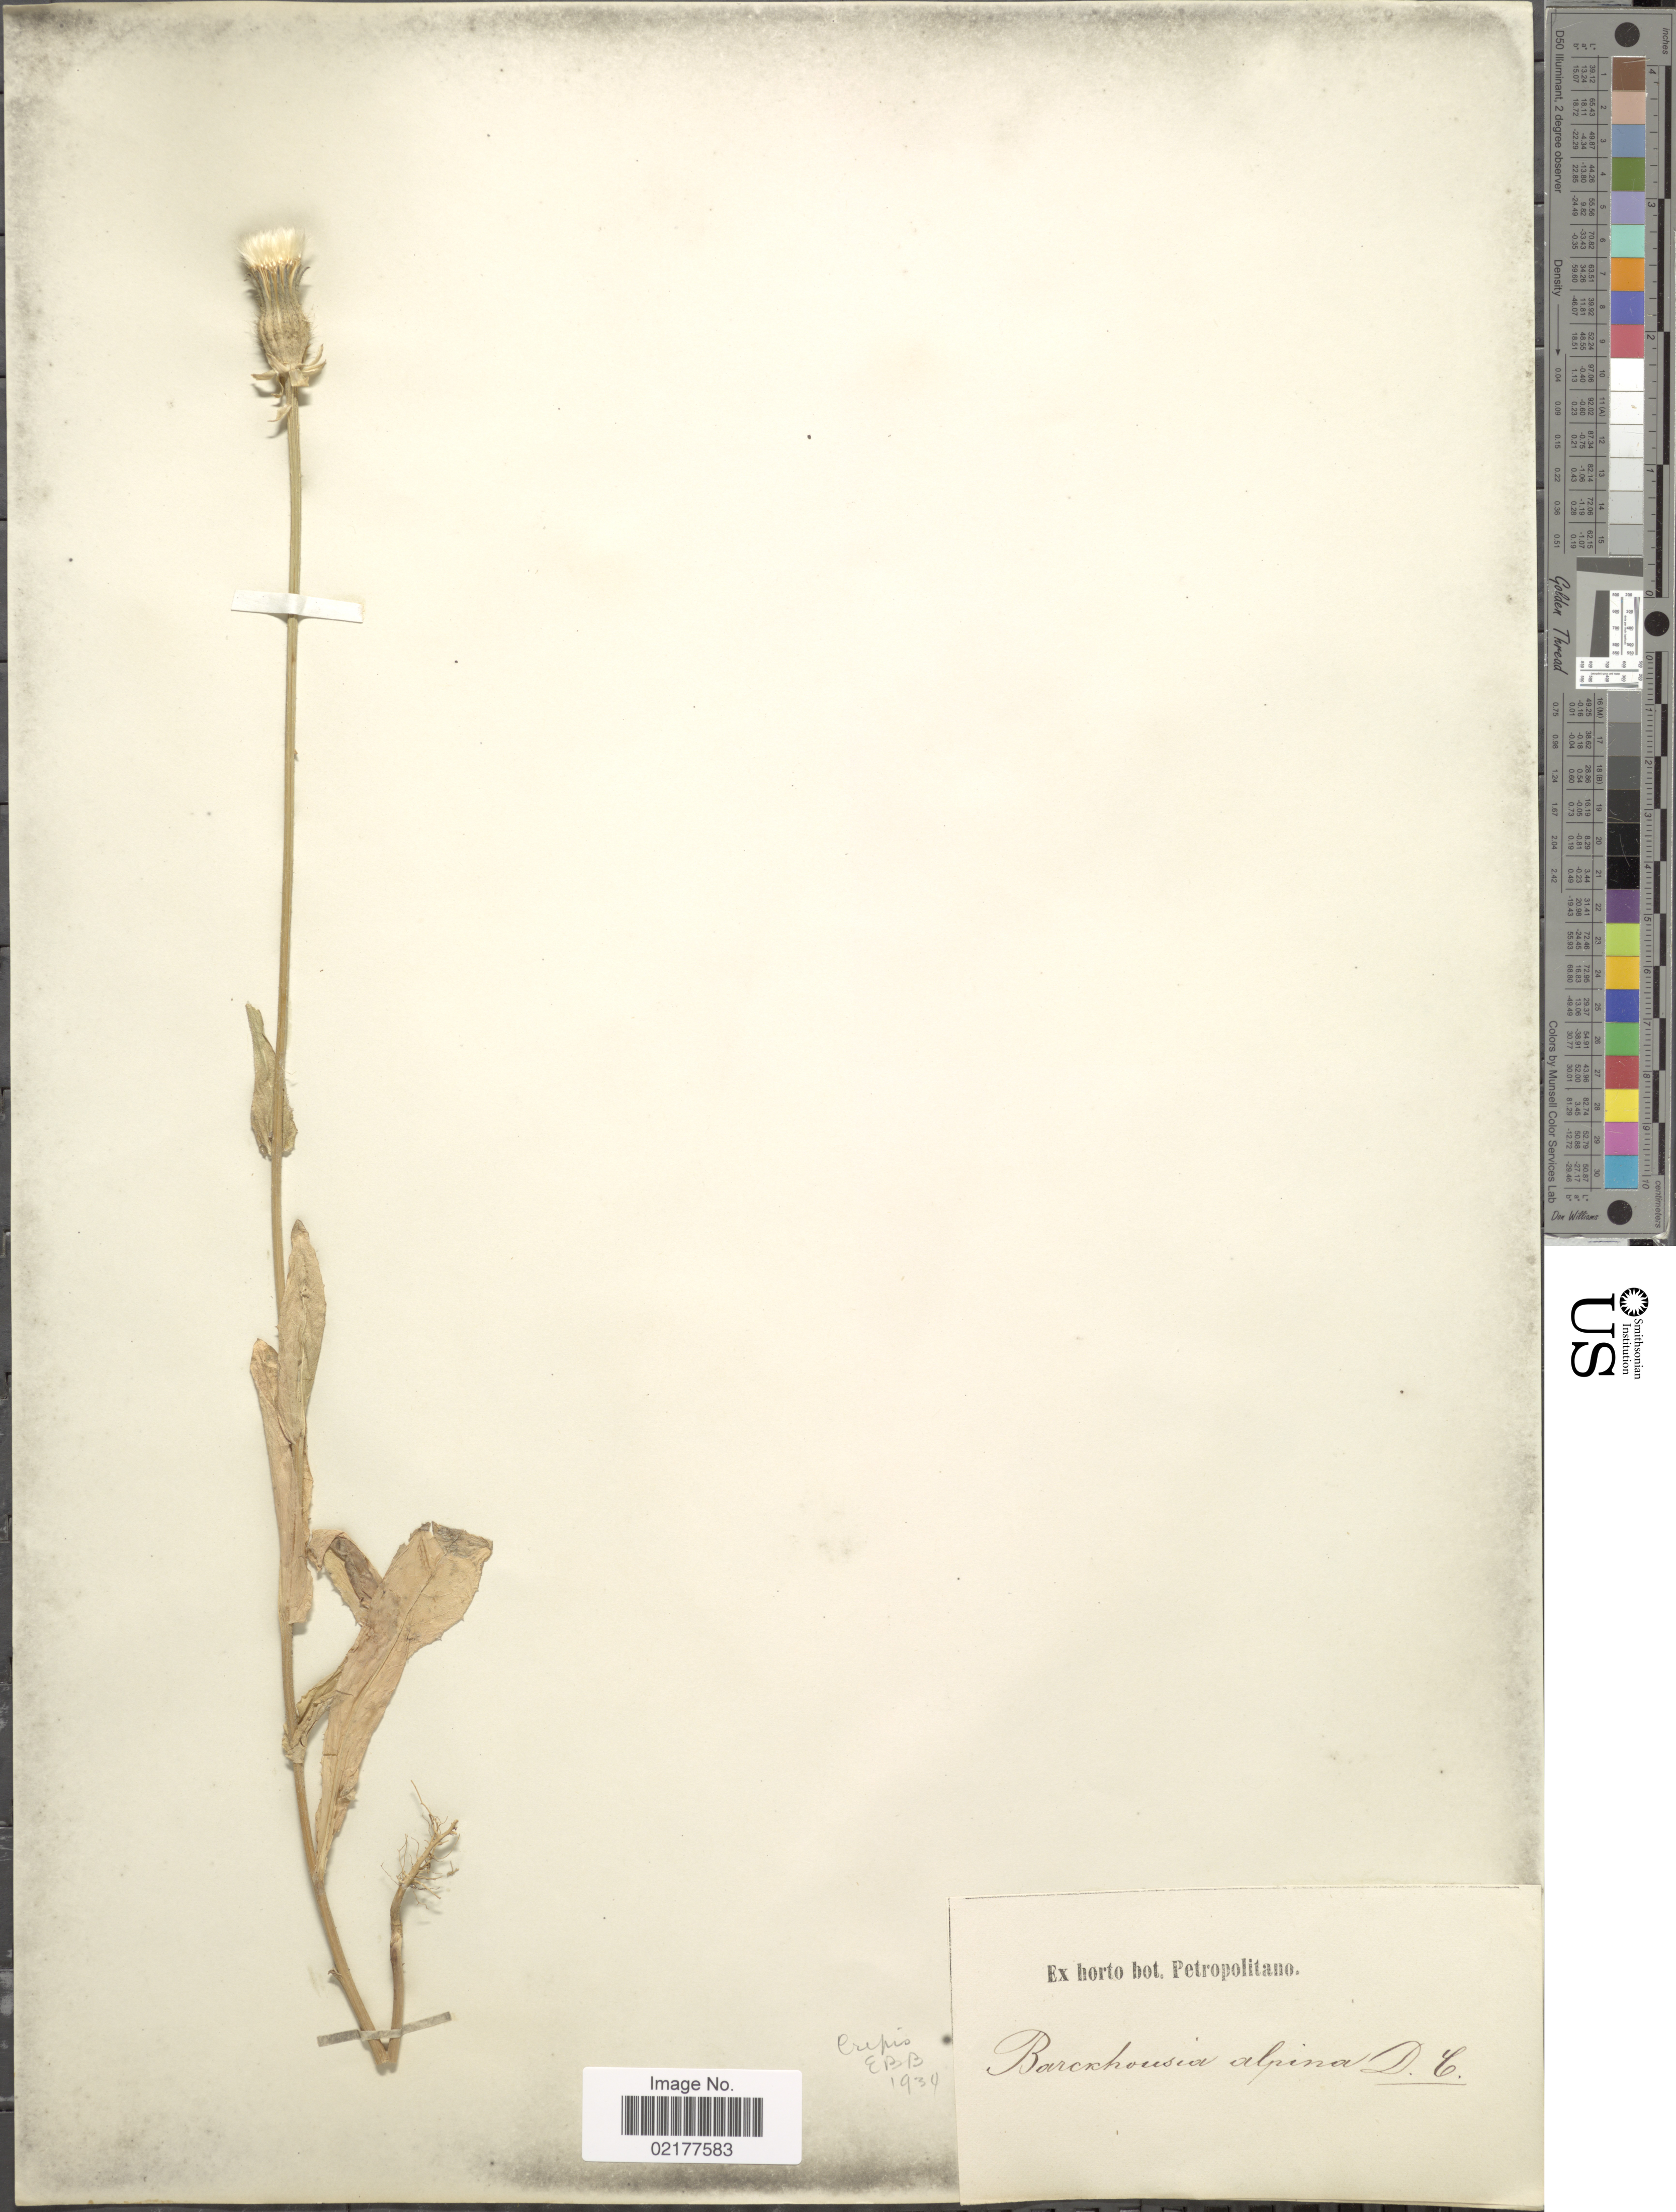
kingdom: Plantae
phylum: Tracheophyta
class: Magnoliopsida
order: Asterales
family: Asteraceae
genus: Crepis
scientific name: Crepis alpina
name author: L.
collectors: ex Horto Bot. Petropolitano